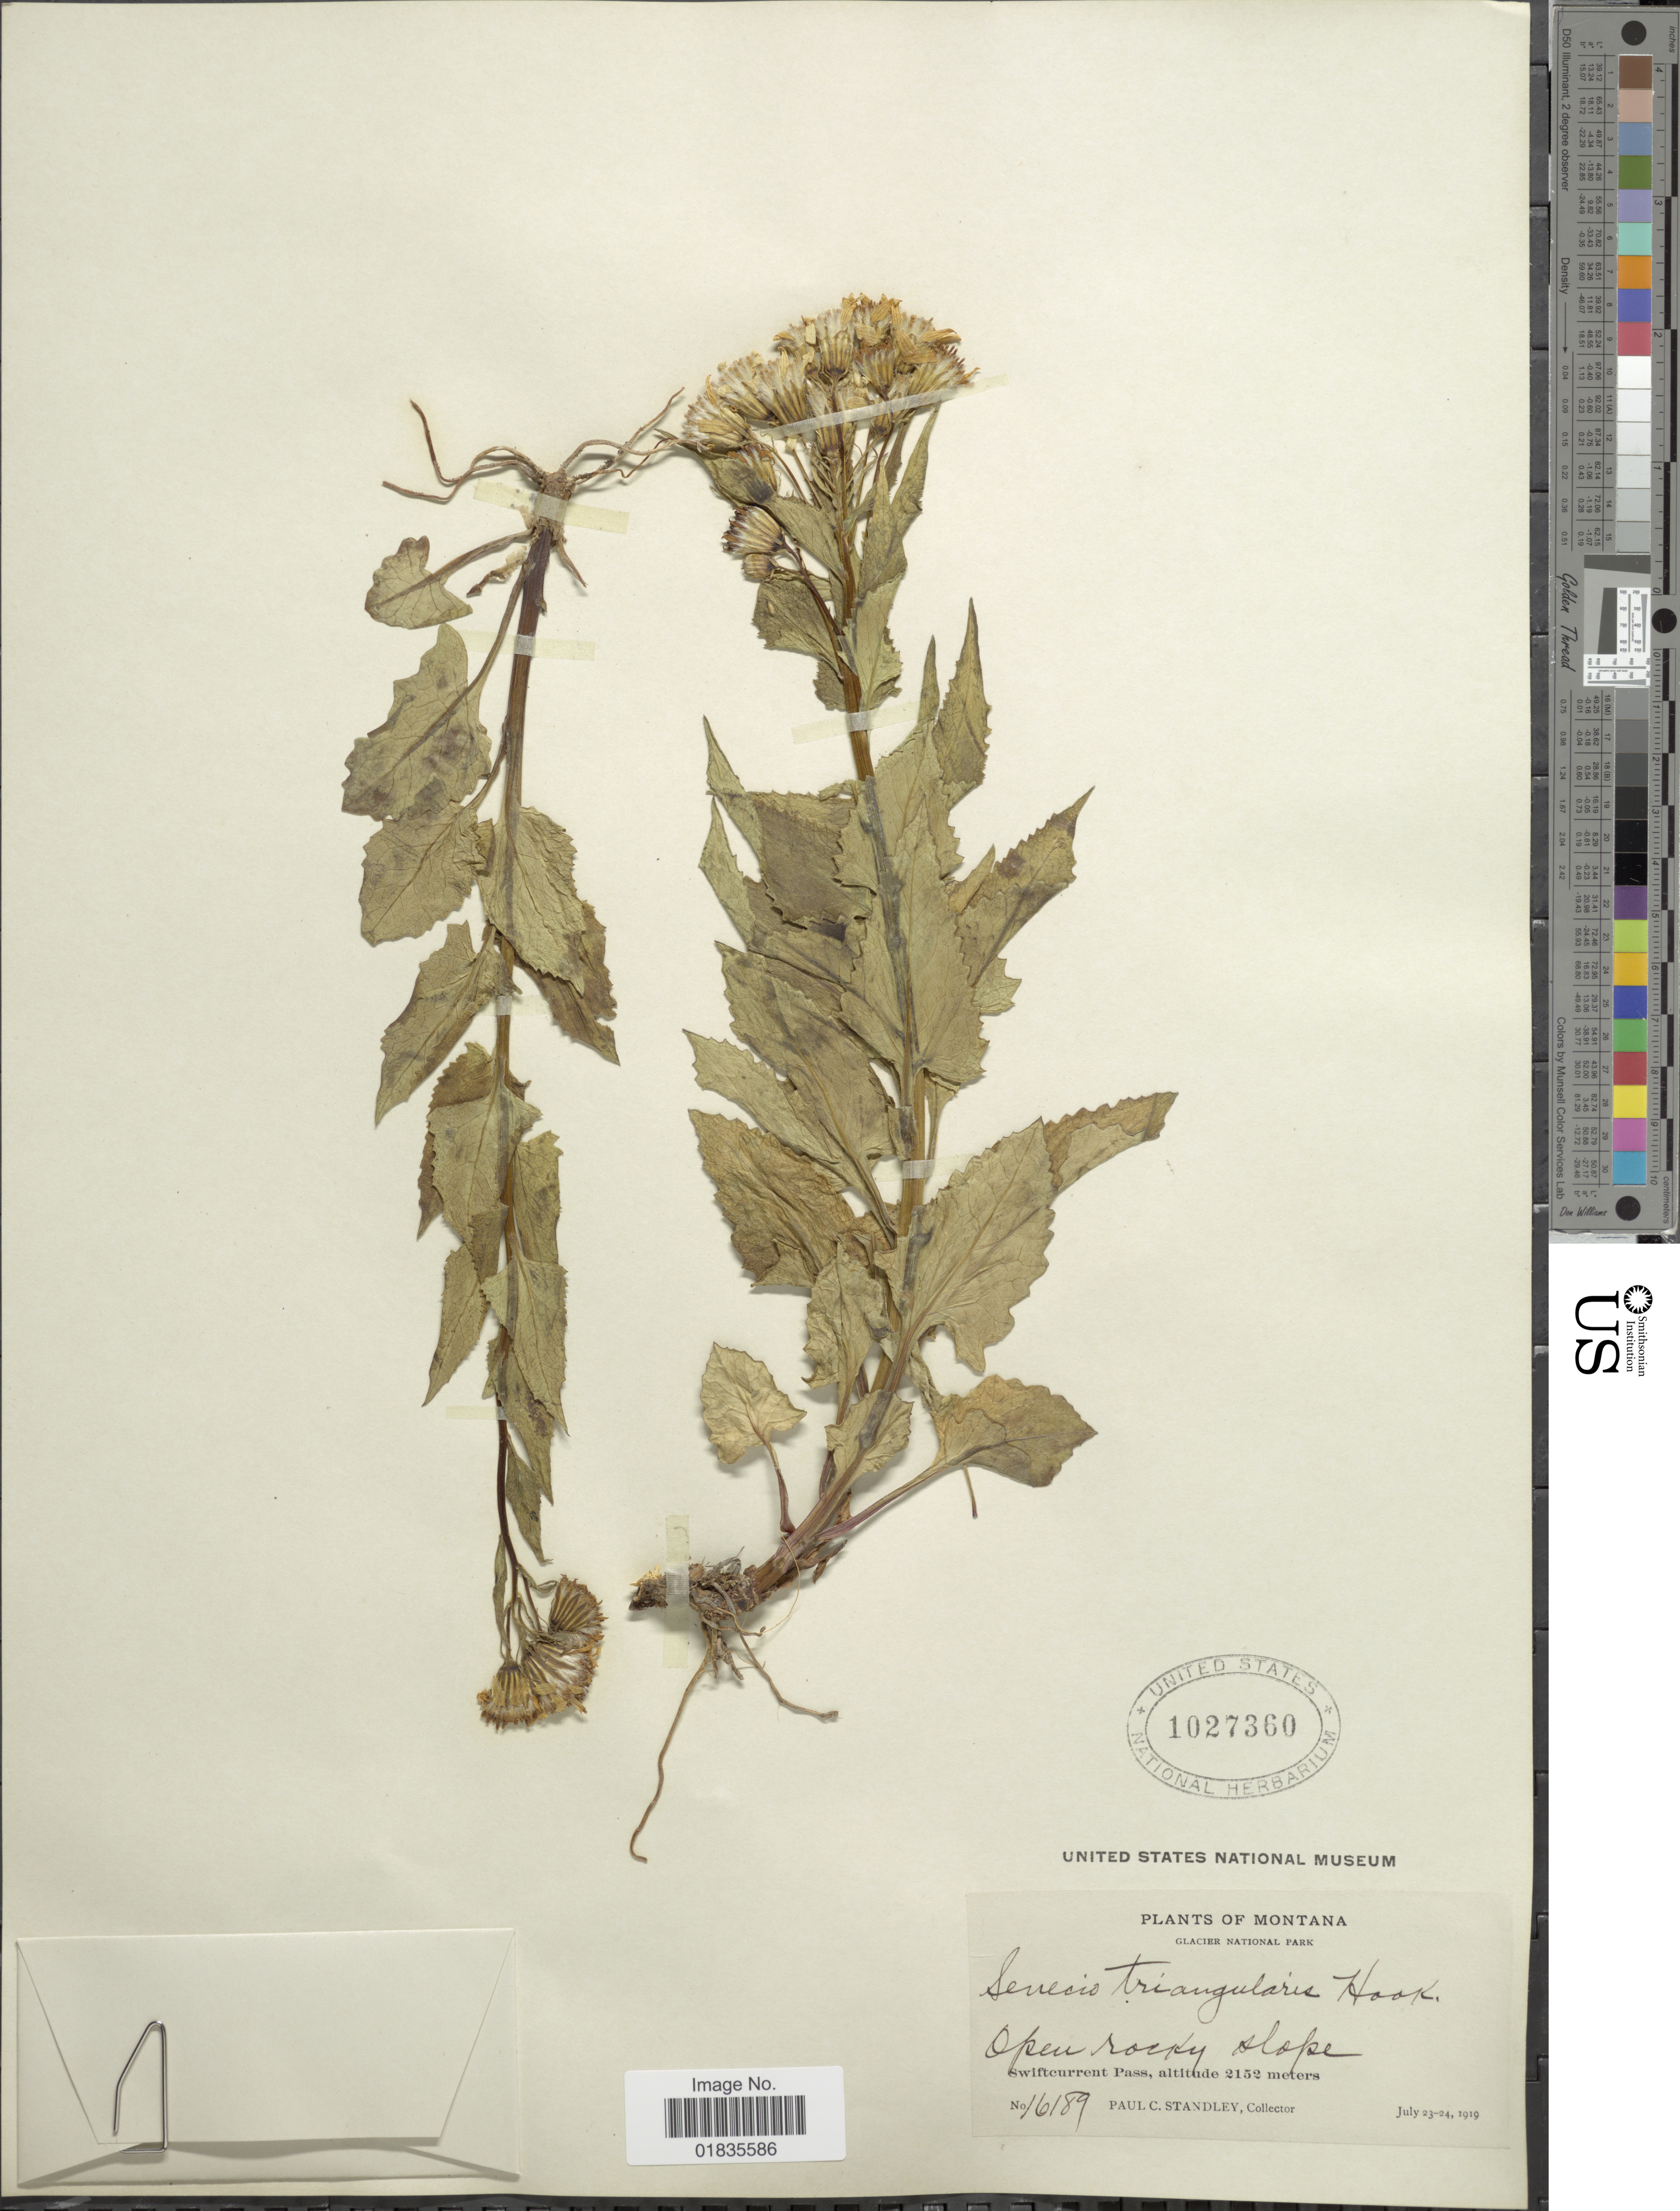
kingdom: Plantae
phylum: Tracheophyta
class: Magnoliopsida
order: Asterales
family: Asteraceae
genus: Senecio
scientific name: Senecio triangularis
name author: Hook.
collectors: P. C. Standley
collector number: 16189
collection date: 1919-07-23/1919-07-24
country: United States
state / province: Montana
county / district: Glacier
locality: Glacier National Park, open rocky slope, Swiftcurrent Pass.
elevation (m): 2152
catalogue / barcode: US 1027360